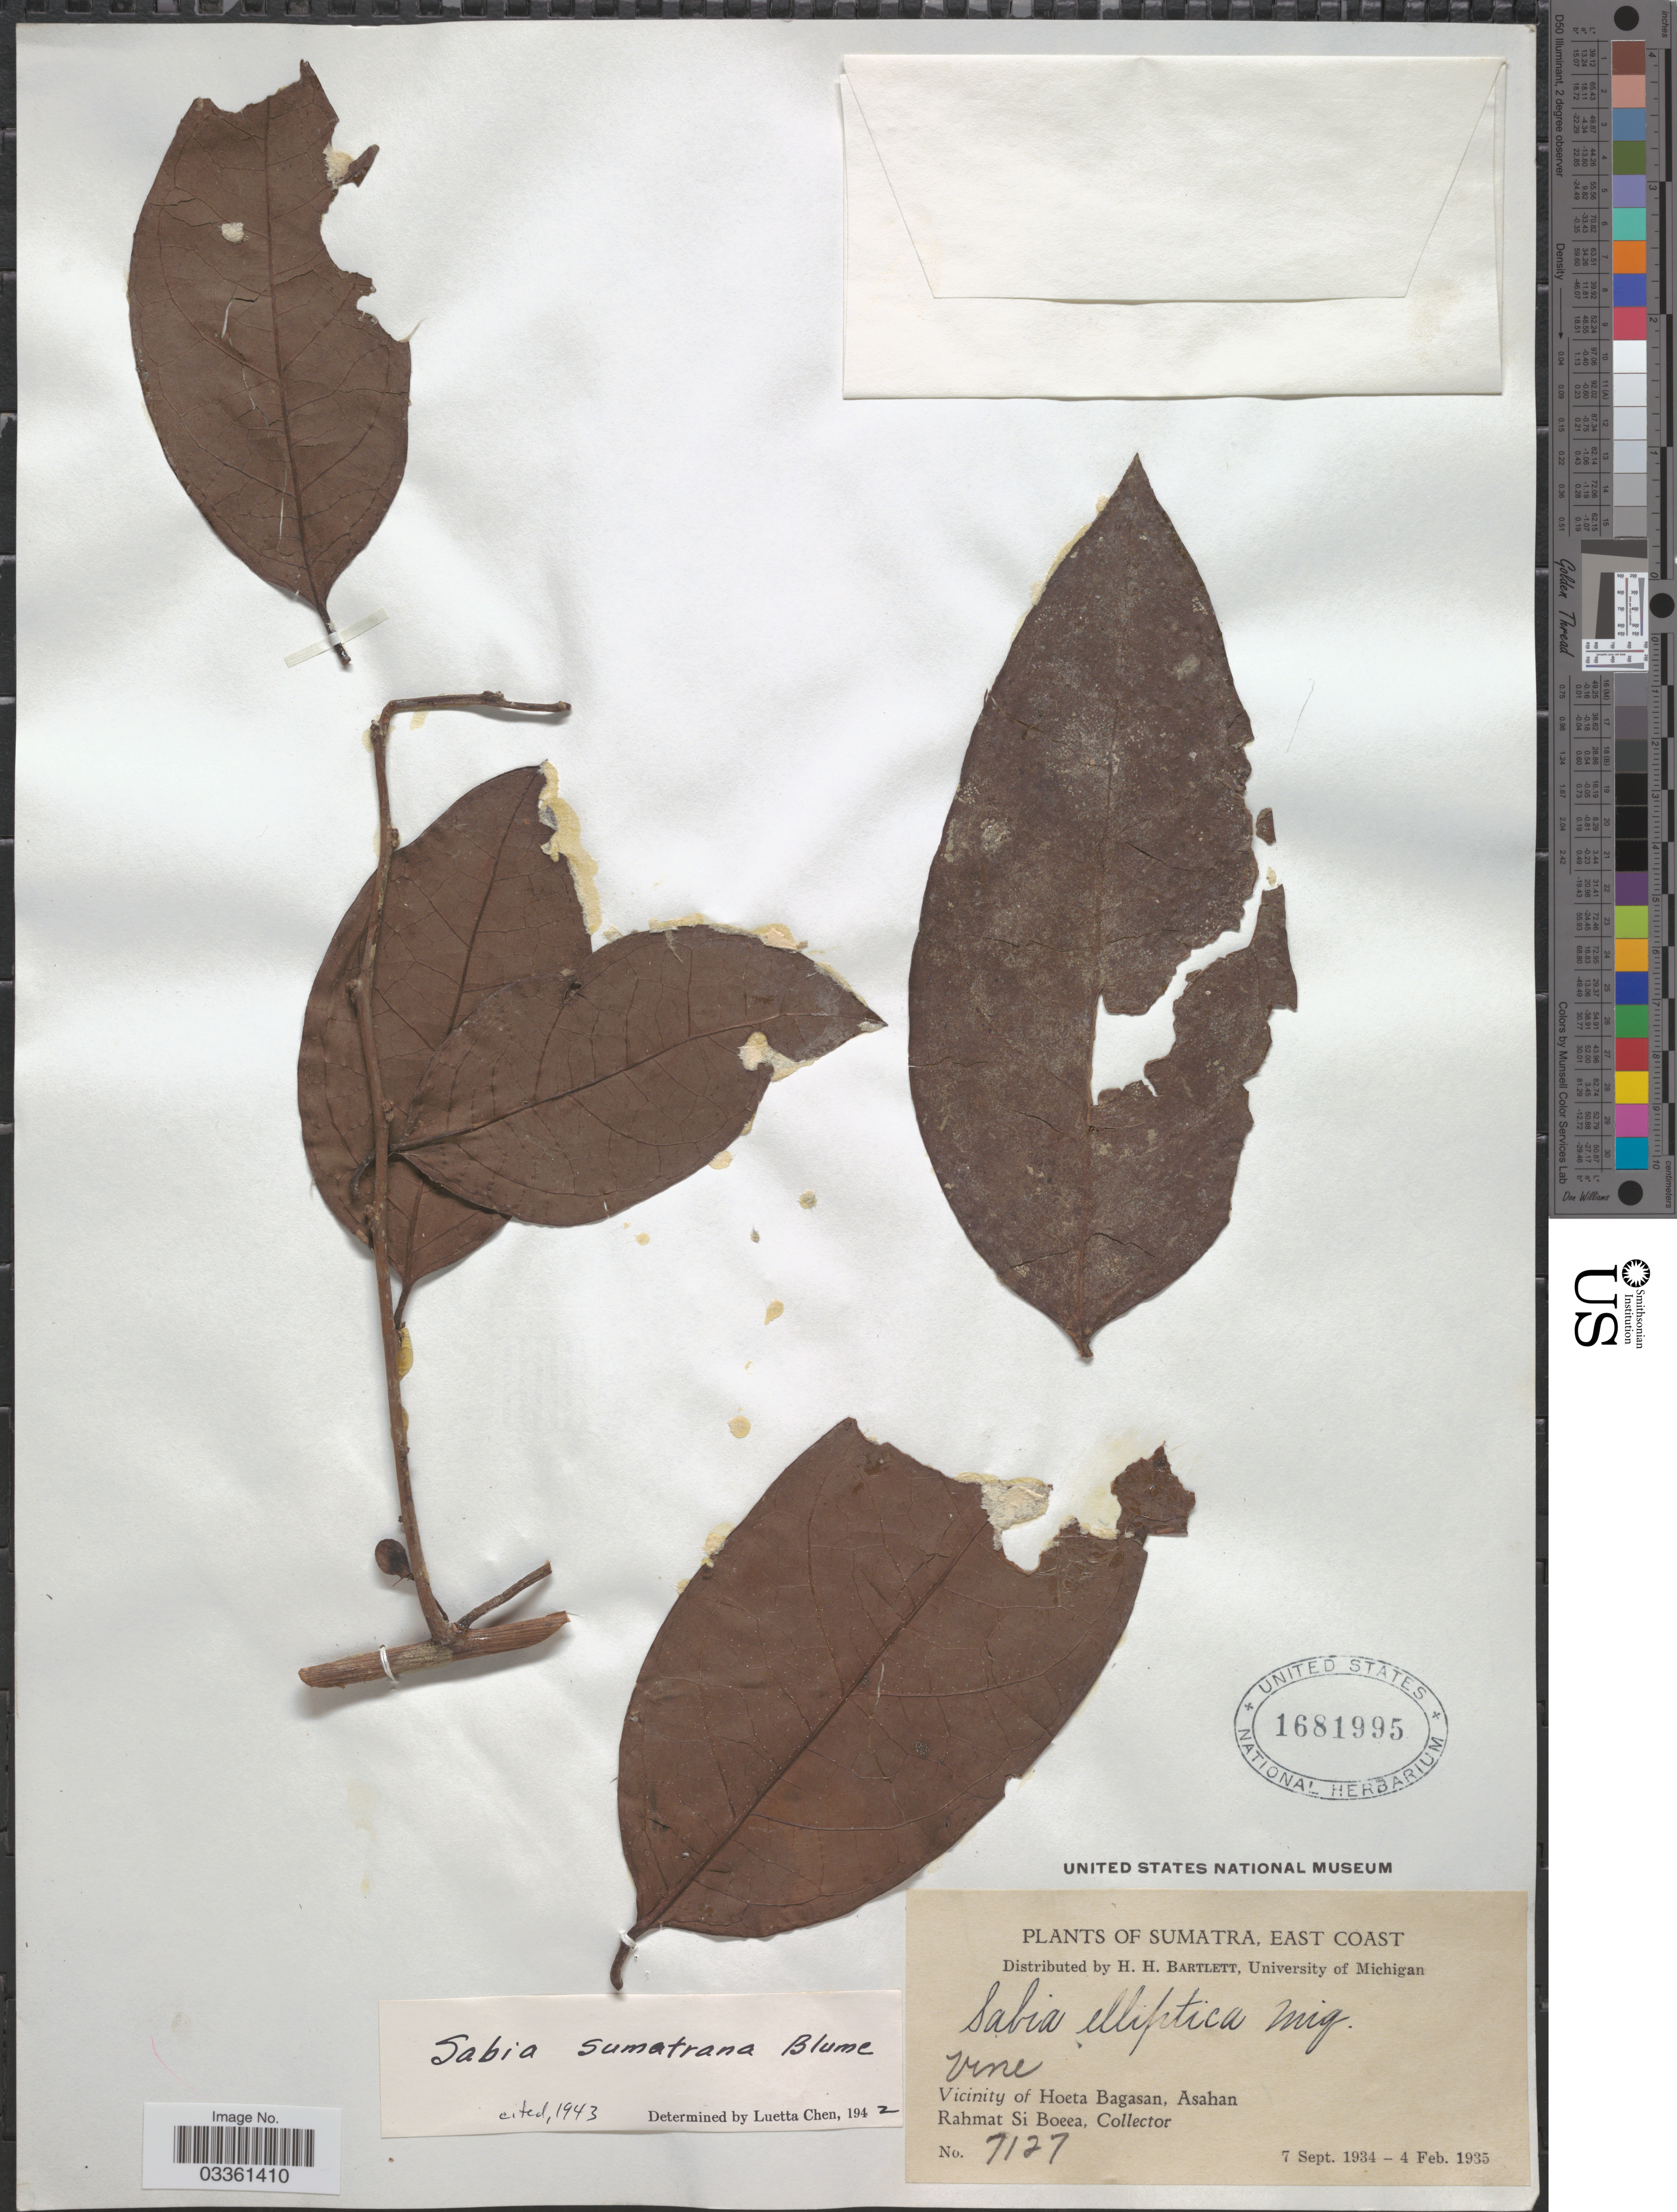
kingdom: Plantae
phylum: Tracheophyta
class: Magnoliopsida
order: Proteales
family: Sabiaceae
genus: Sabia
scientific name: Sabia sumatrana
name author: Blume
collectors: Rahmat Si Boeea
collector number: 7127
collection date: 1934-09-07/1935-02-04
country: Indonesia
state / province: Sumatra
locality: East Coast. Vicinity of Hoeta Bagasan, Asahan.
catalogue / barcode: US 1681995